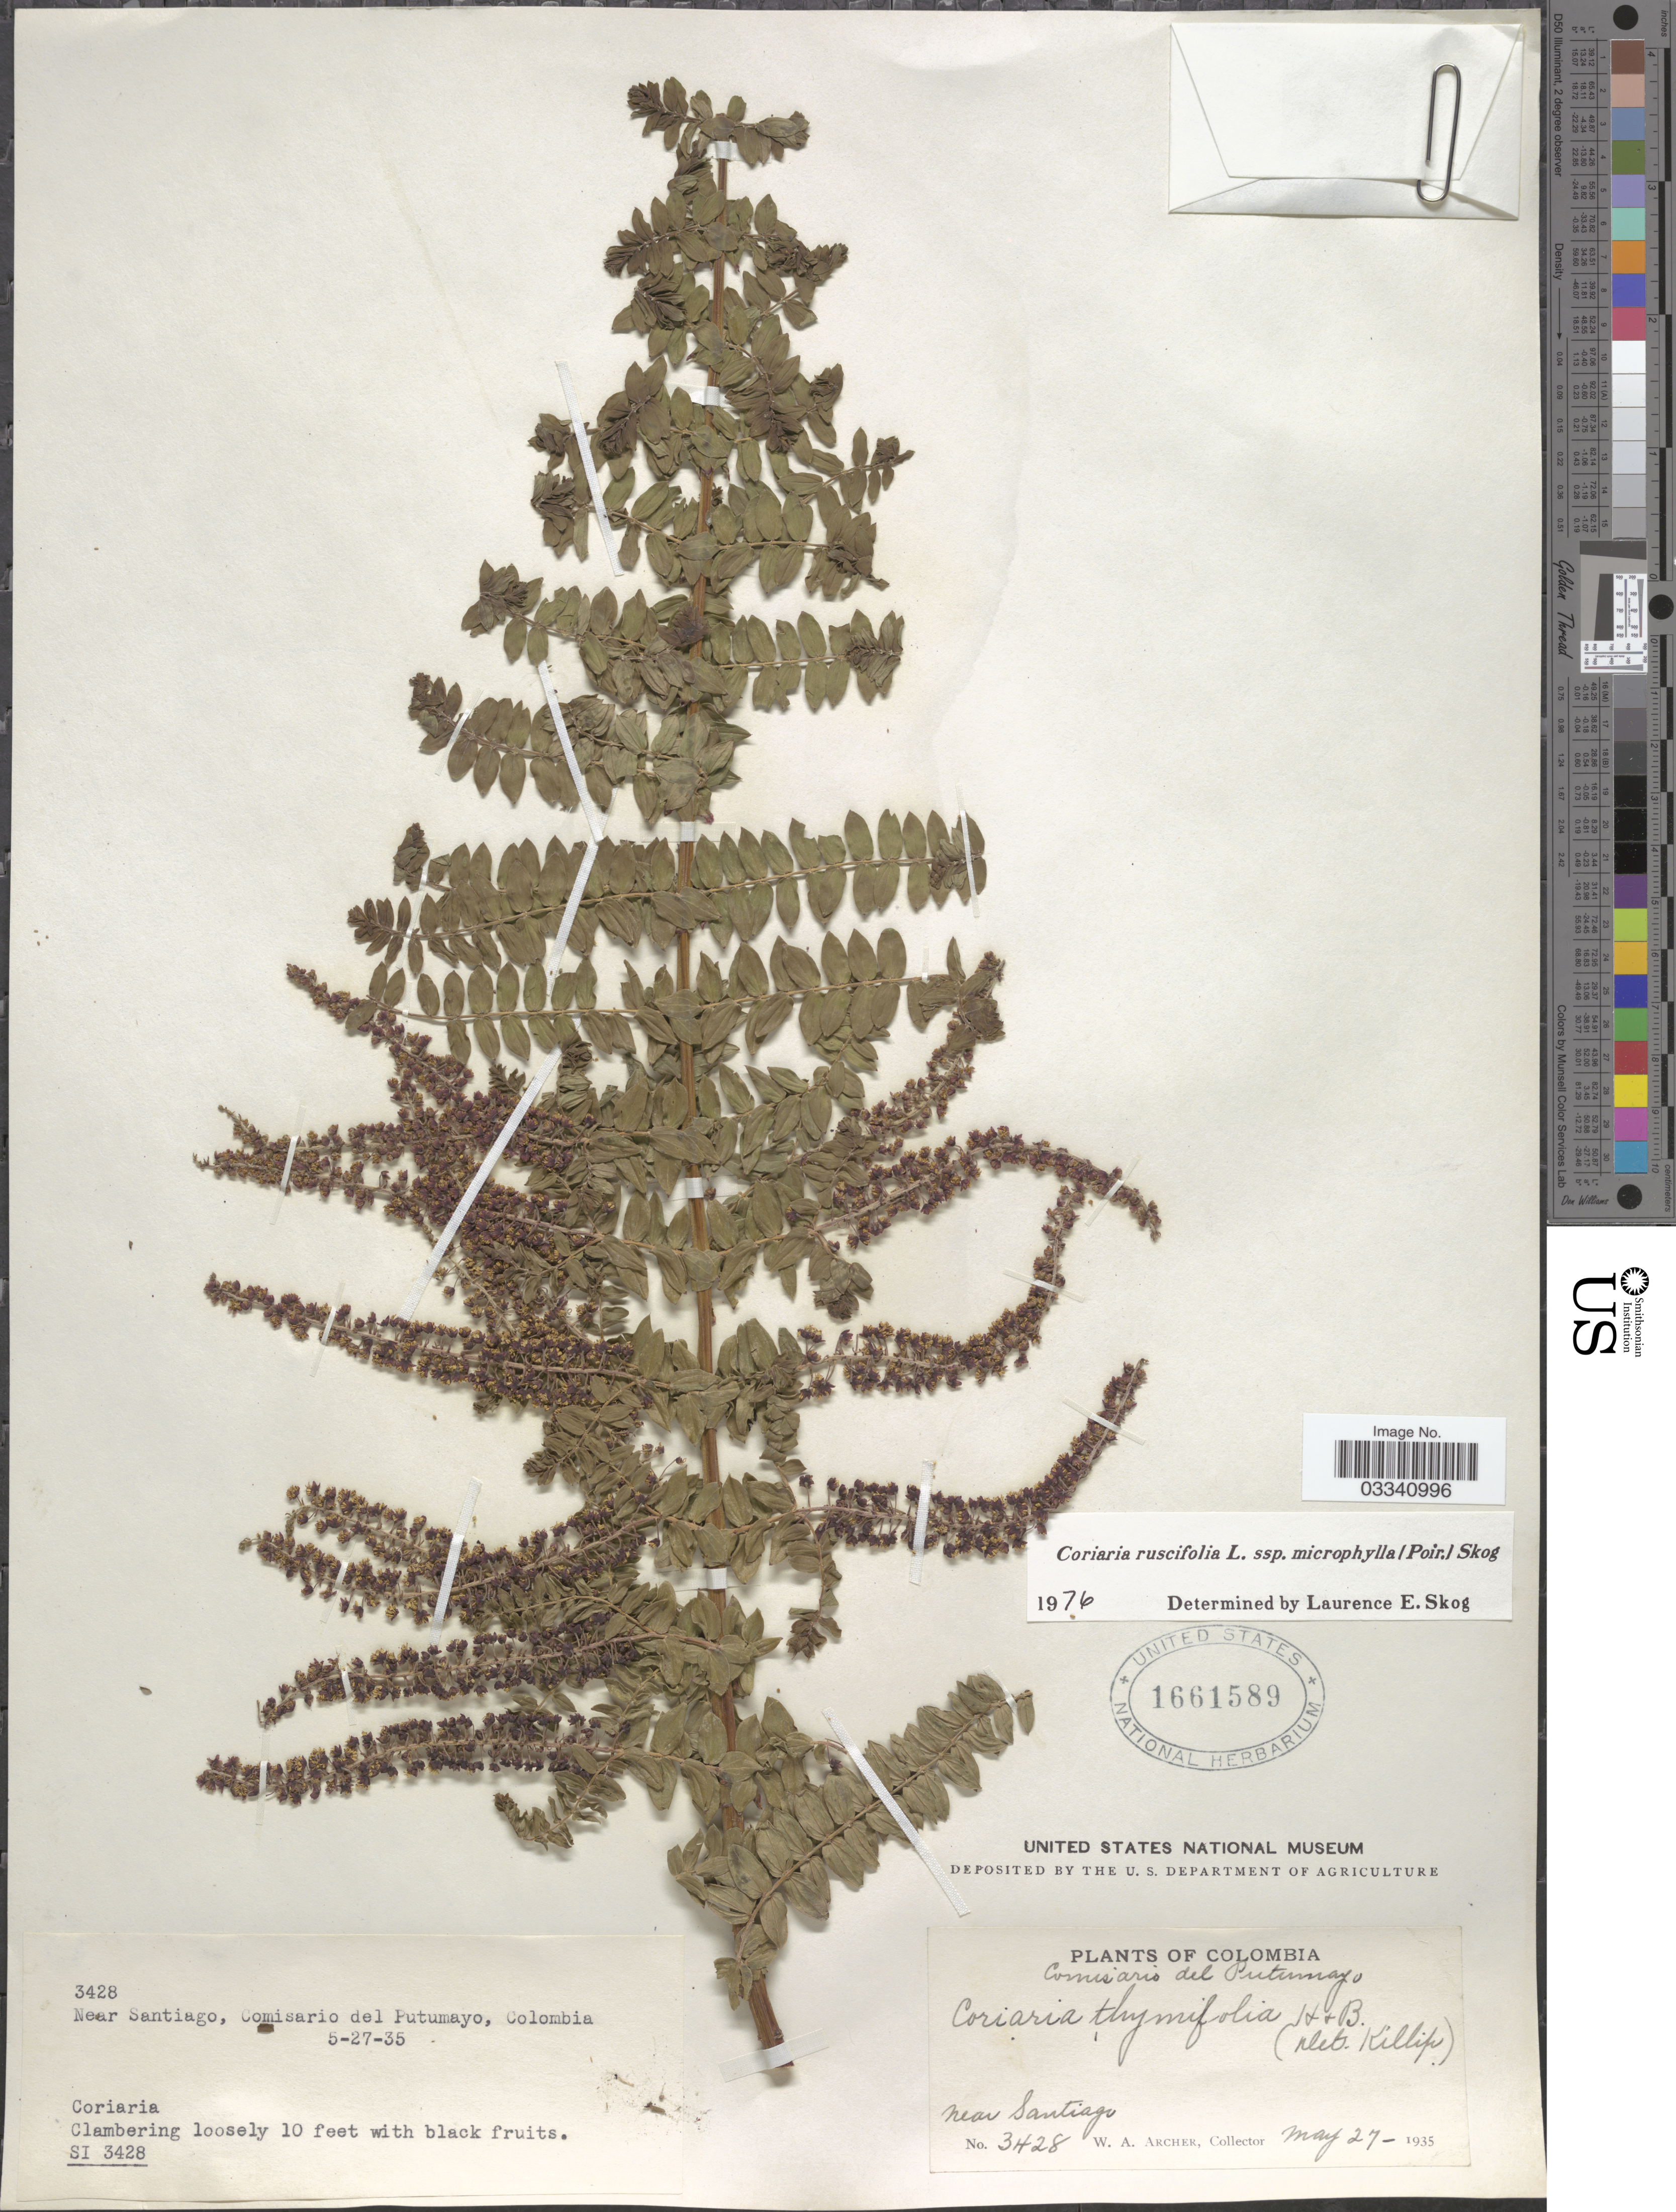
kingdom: Plantae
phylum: Tracheophyta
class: Magnoliopsida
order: Cucurbitales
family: Coriariaceae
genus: Coriaria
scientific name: Coriaria ruscifolia subsp. microphylla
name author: (Poir.) L.E. Skog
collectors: W. Archer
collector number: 3428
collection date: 1935-05-27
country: Colombia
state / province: Putumayo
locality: Near Santiago, Comisario del Putumayo.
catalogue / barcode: US 1661589